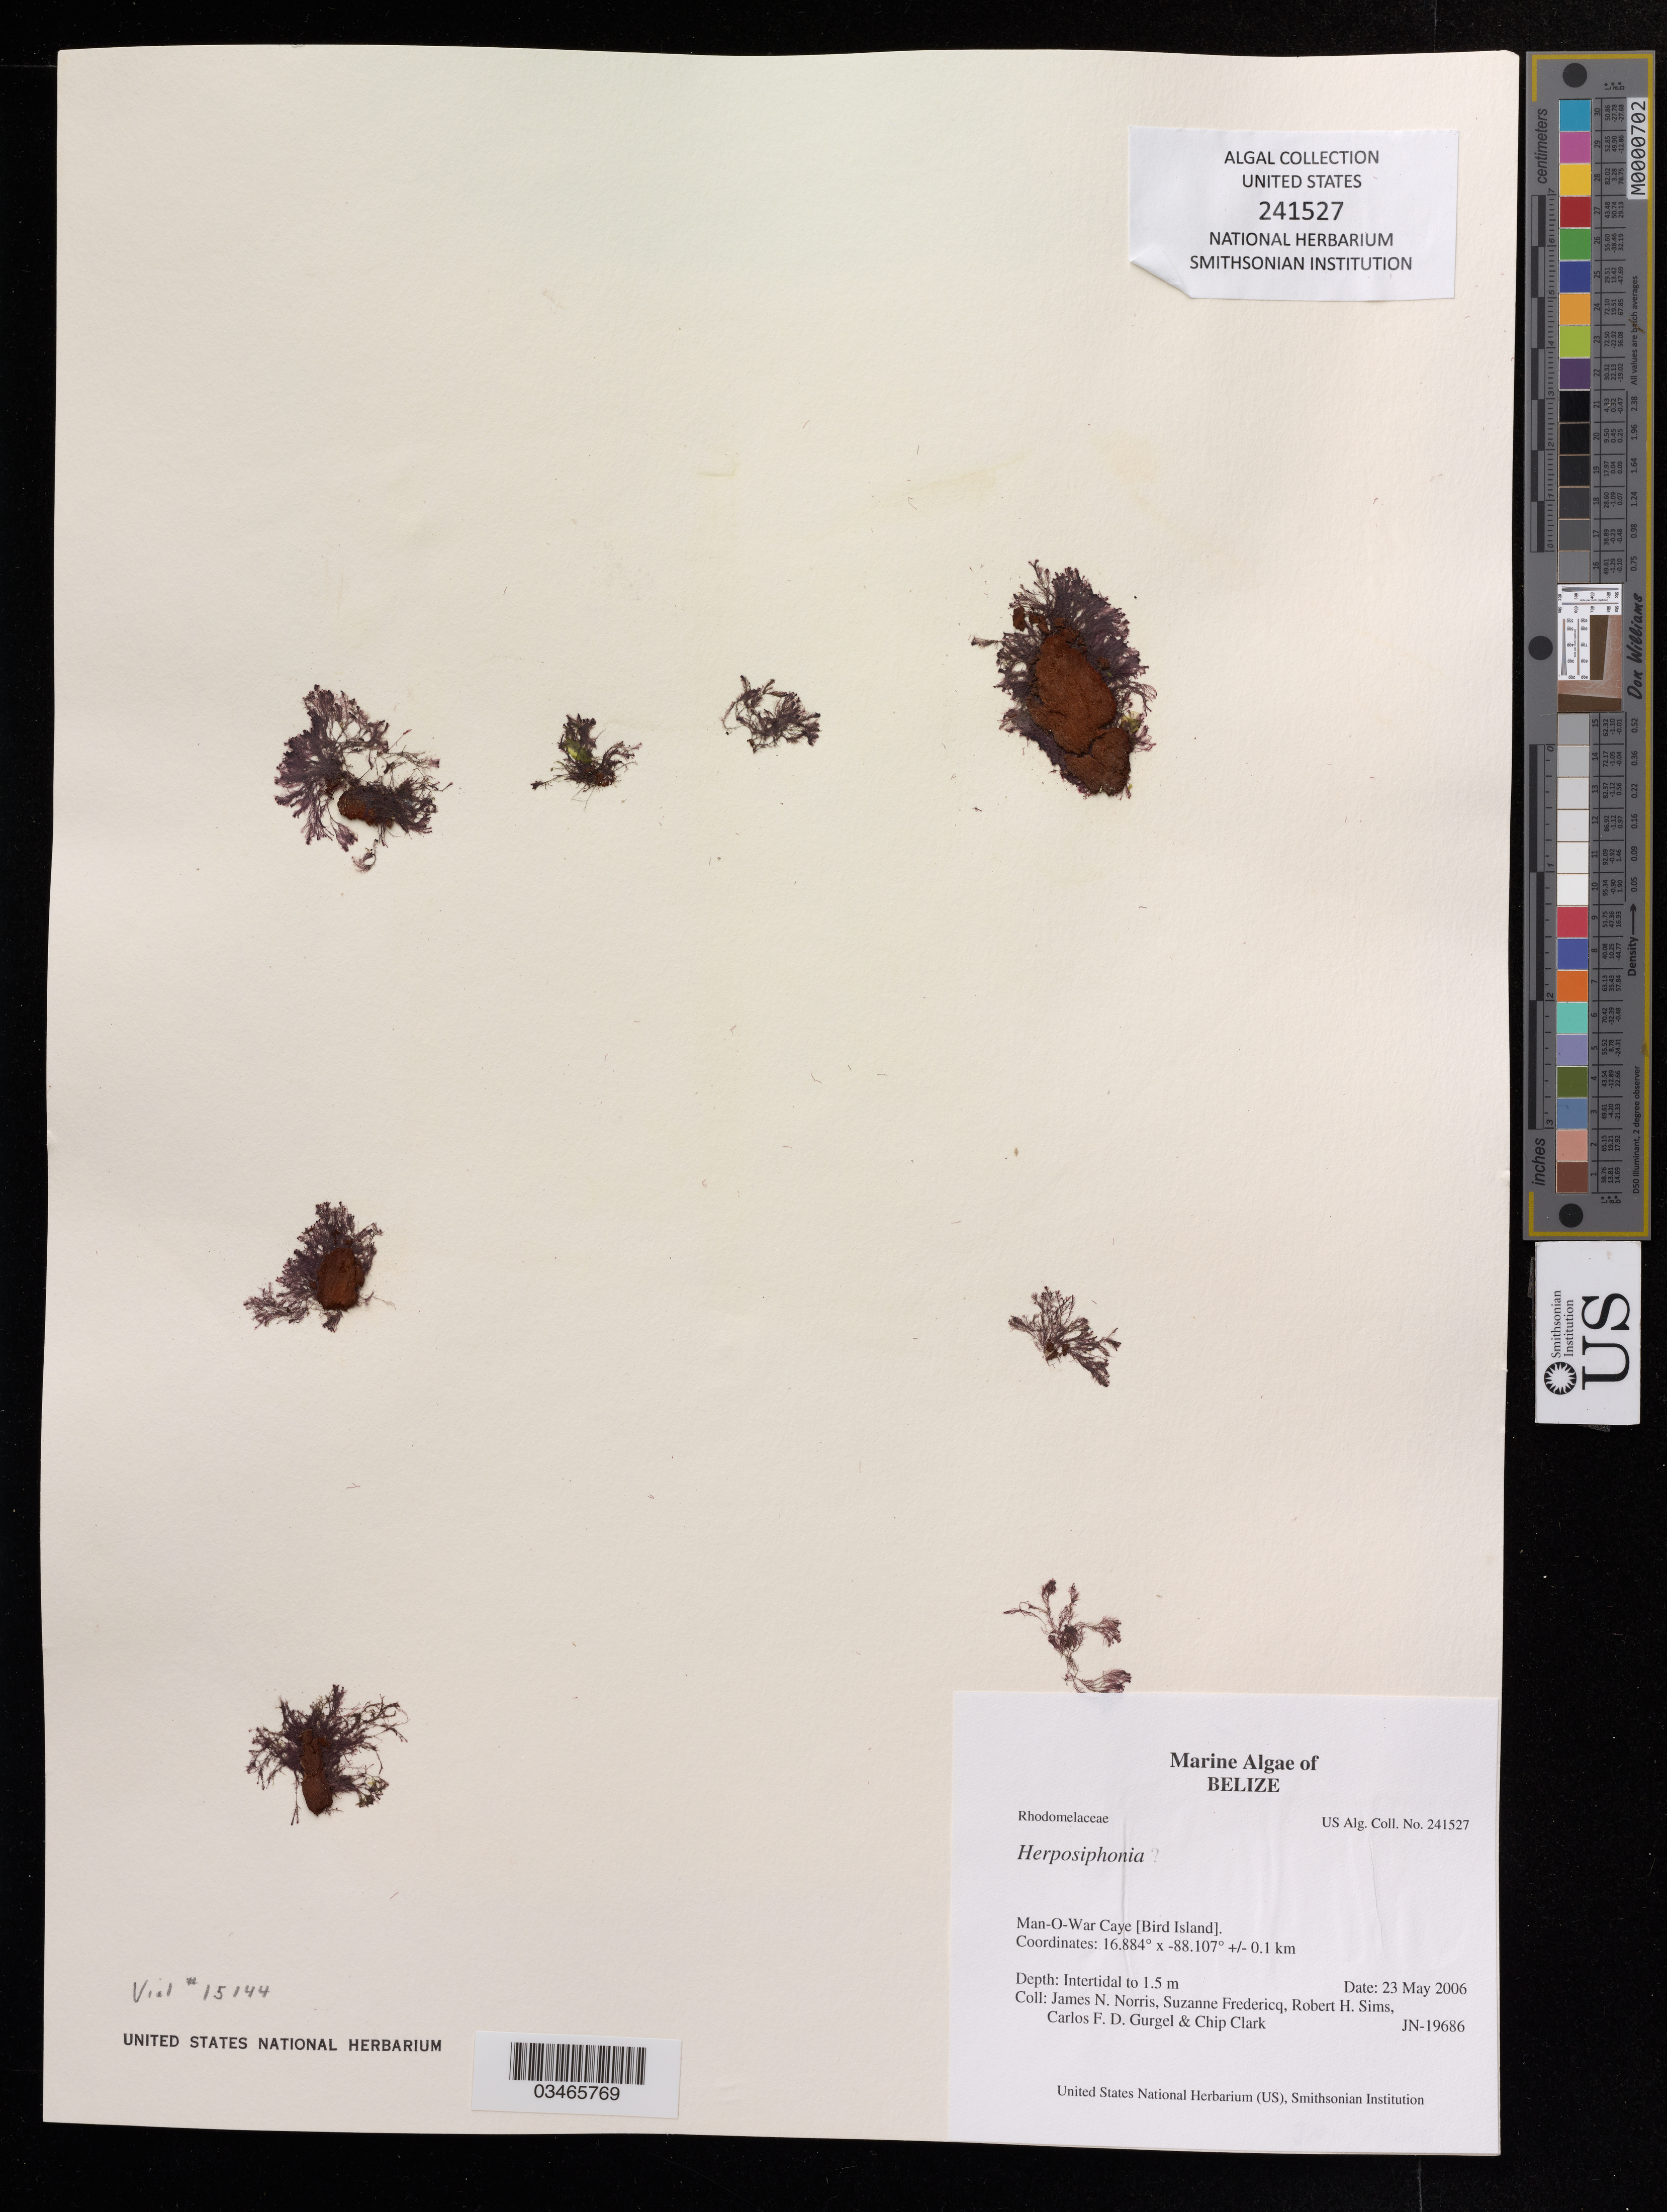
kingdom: Plantae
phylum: Rhodophyta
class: Florideophyceae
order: Ceramiales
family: Rhodomelaceae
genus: Herposiphonia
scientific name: Herposiphonia sp.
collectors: J. Norris, S. Fredericq, R. H. Sims & C. Gurgel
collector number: JN-19686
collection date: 2006-05-23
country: Belize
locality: Man-O-War Caye (Bird Island)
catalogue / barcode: US 241527